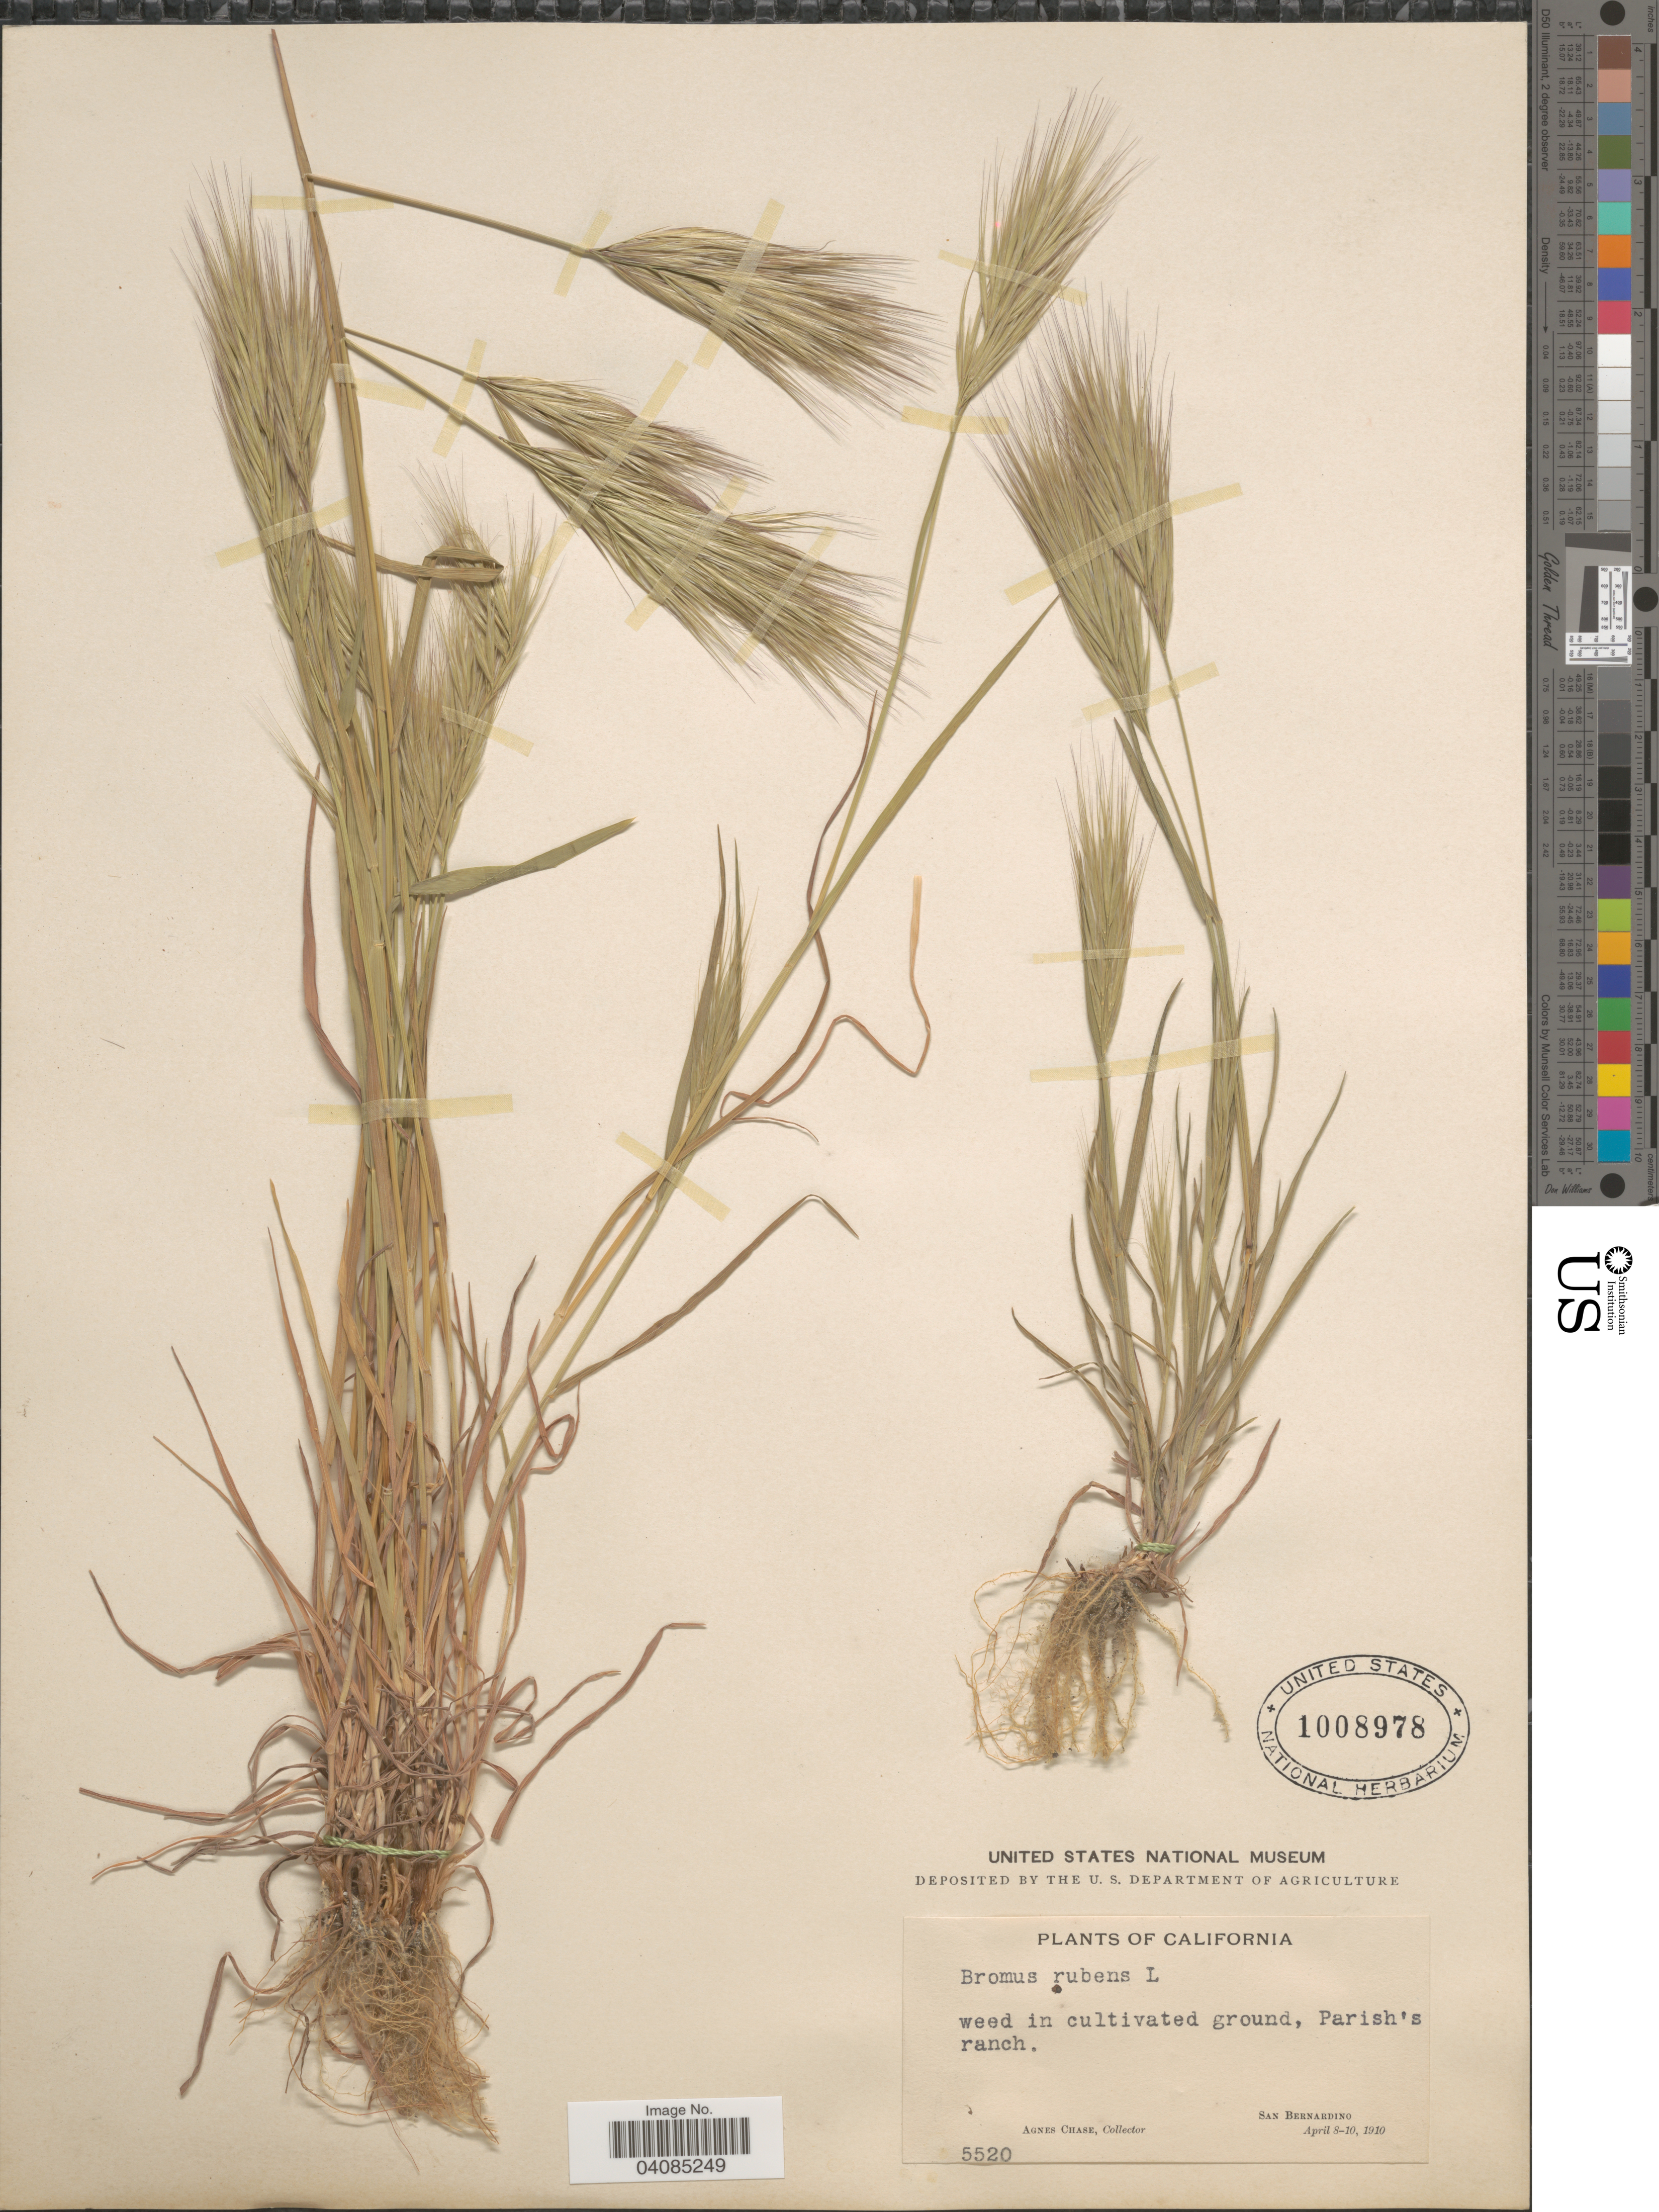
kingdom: Plantae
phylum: Tracheophyta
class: Liliopsida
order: Poales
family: Poaceae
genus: Bromus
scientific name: Bromus rubens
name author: L.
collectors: A. Chase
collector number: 5520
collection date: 1910-04-08/1910-04-10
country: United States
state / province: California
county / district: San Bernardino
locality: Weed in cultivated ground, Parish's ranch. San Bernardino.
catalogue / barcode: US 1008978